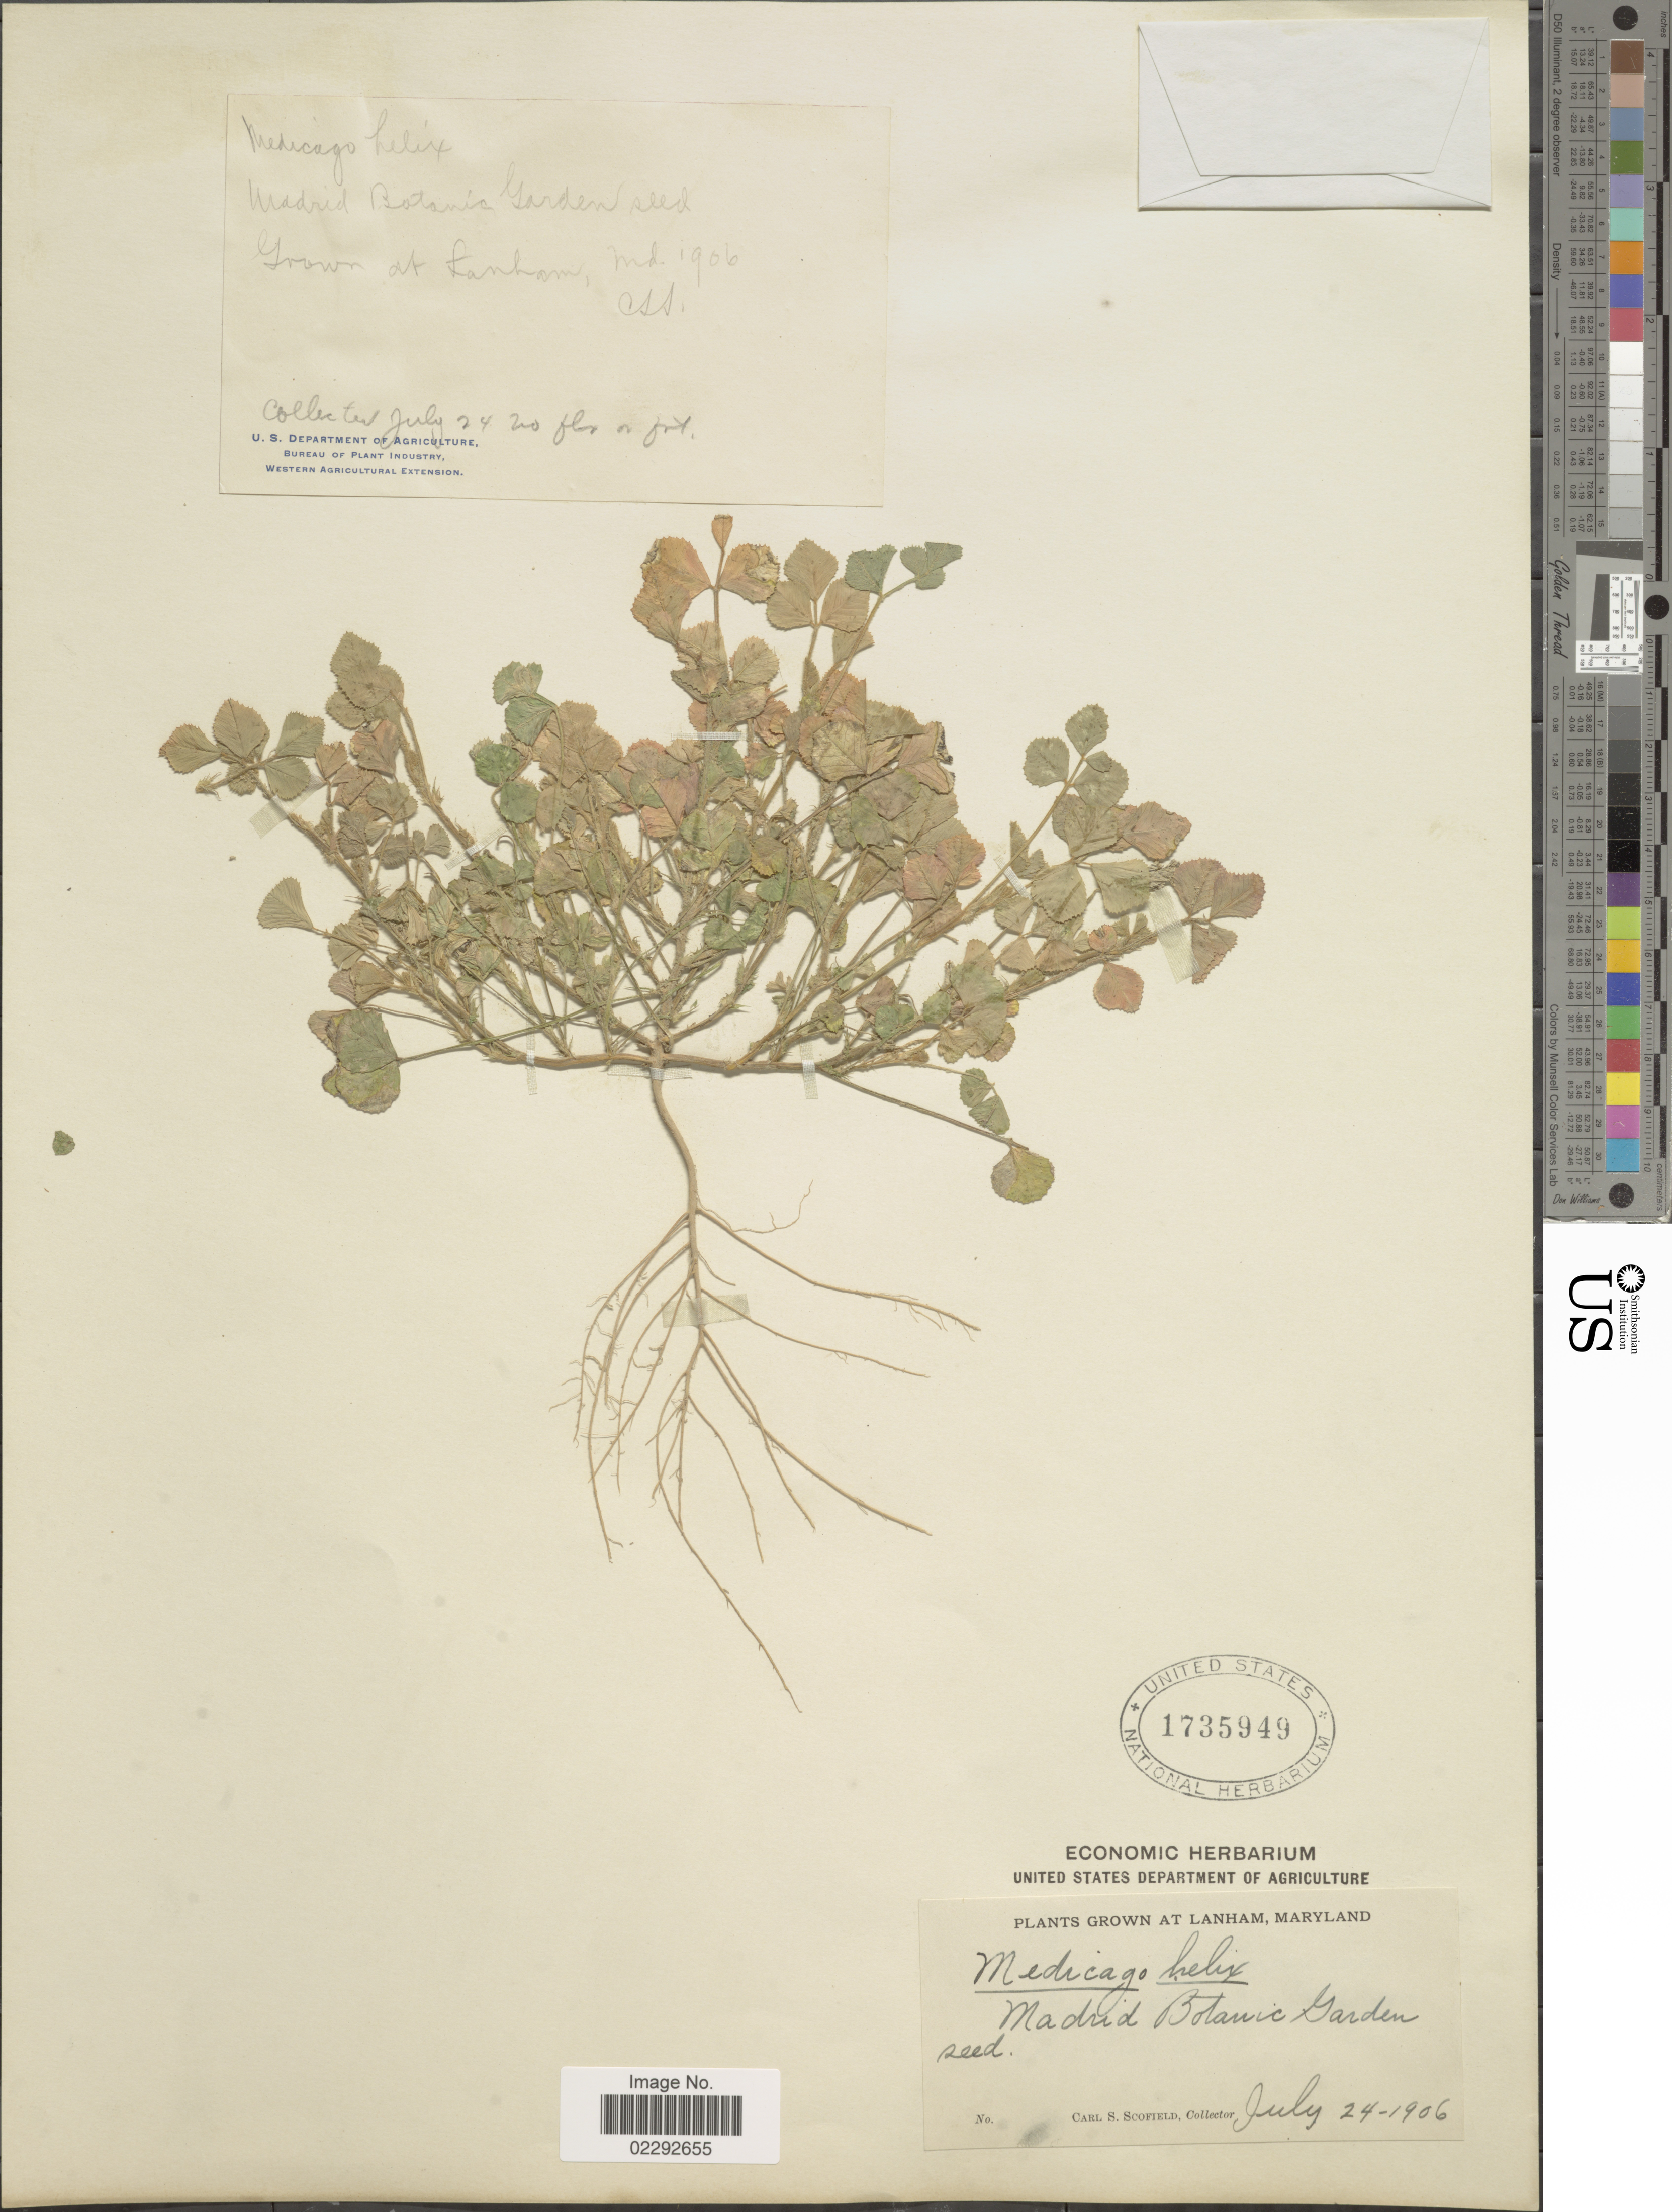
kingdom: Plantae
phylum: Tracheophyta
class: Magnoliopsida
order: Fabales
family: Fabaceae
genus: Medicago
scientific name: Medicago helix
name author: Willd.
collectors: C. Scofield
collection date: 1906-07-24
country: United States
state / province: Maryland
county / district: Prince George's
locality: Lanham, Maryland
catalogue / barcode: US 1735949